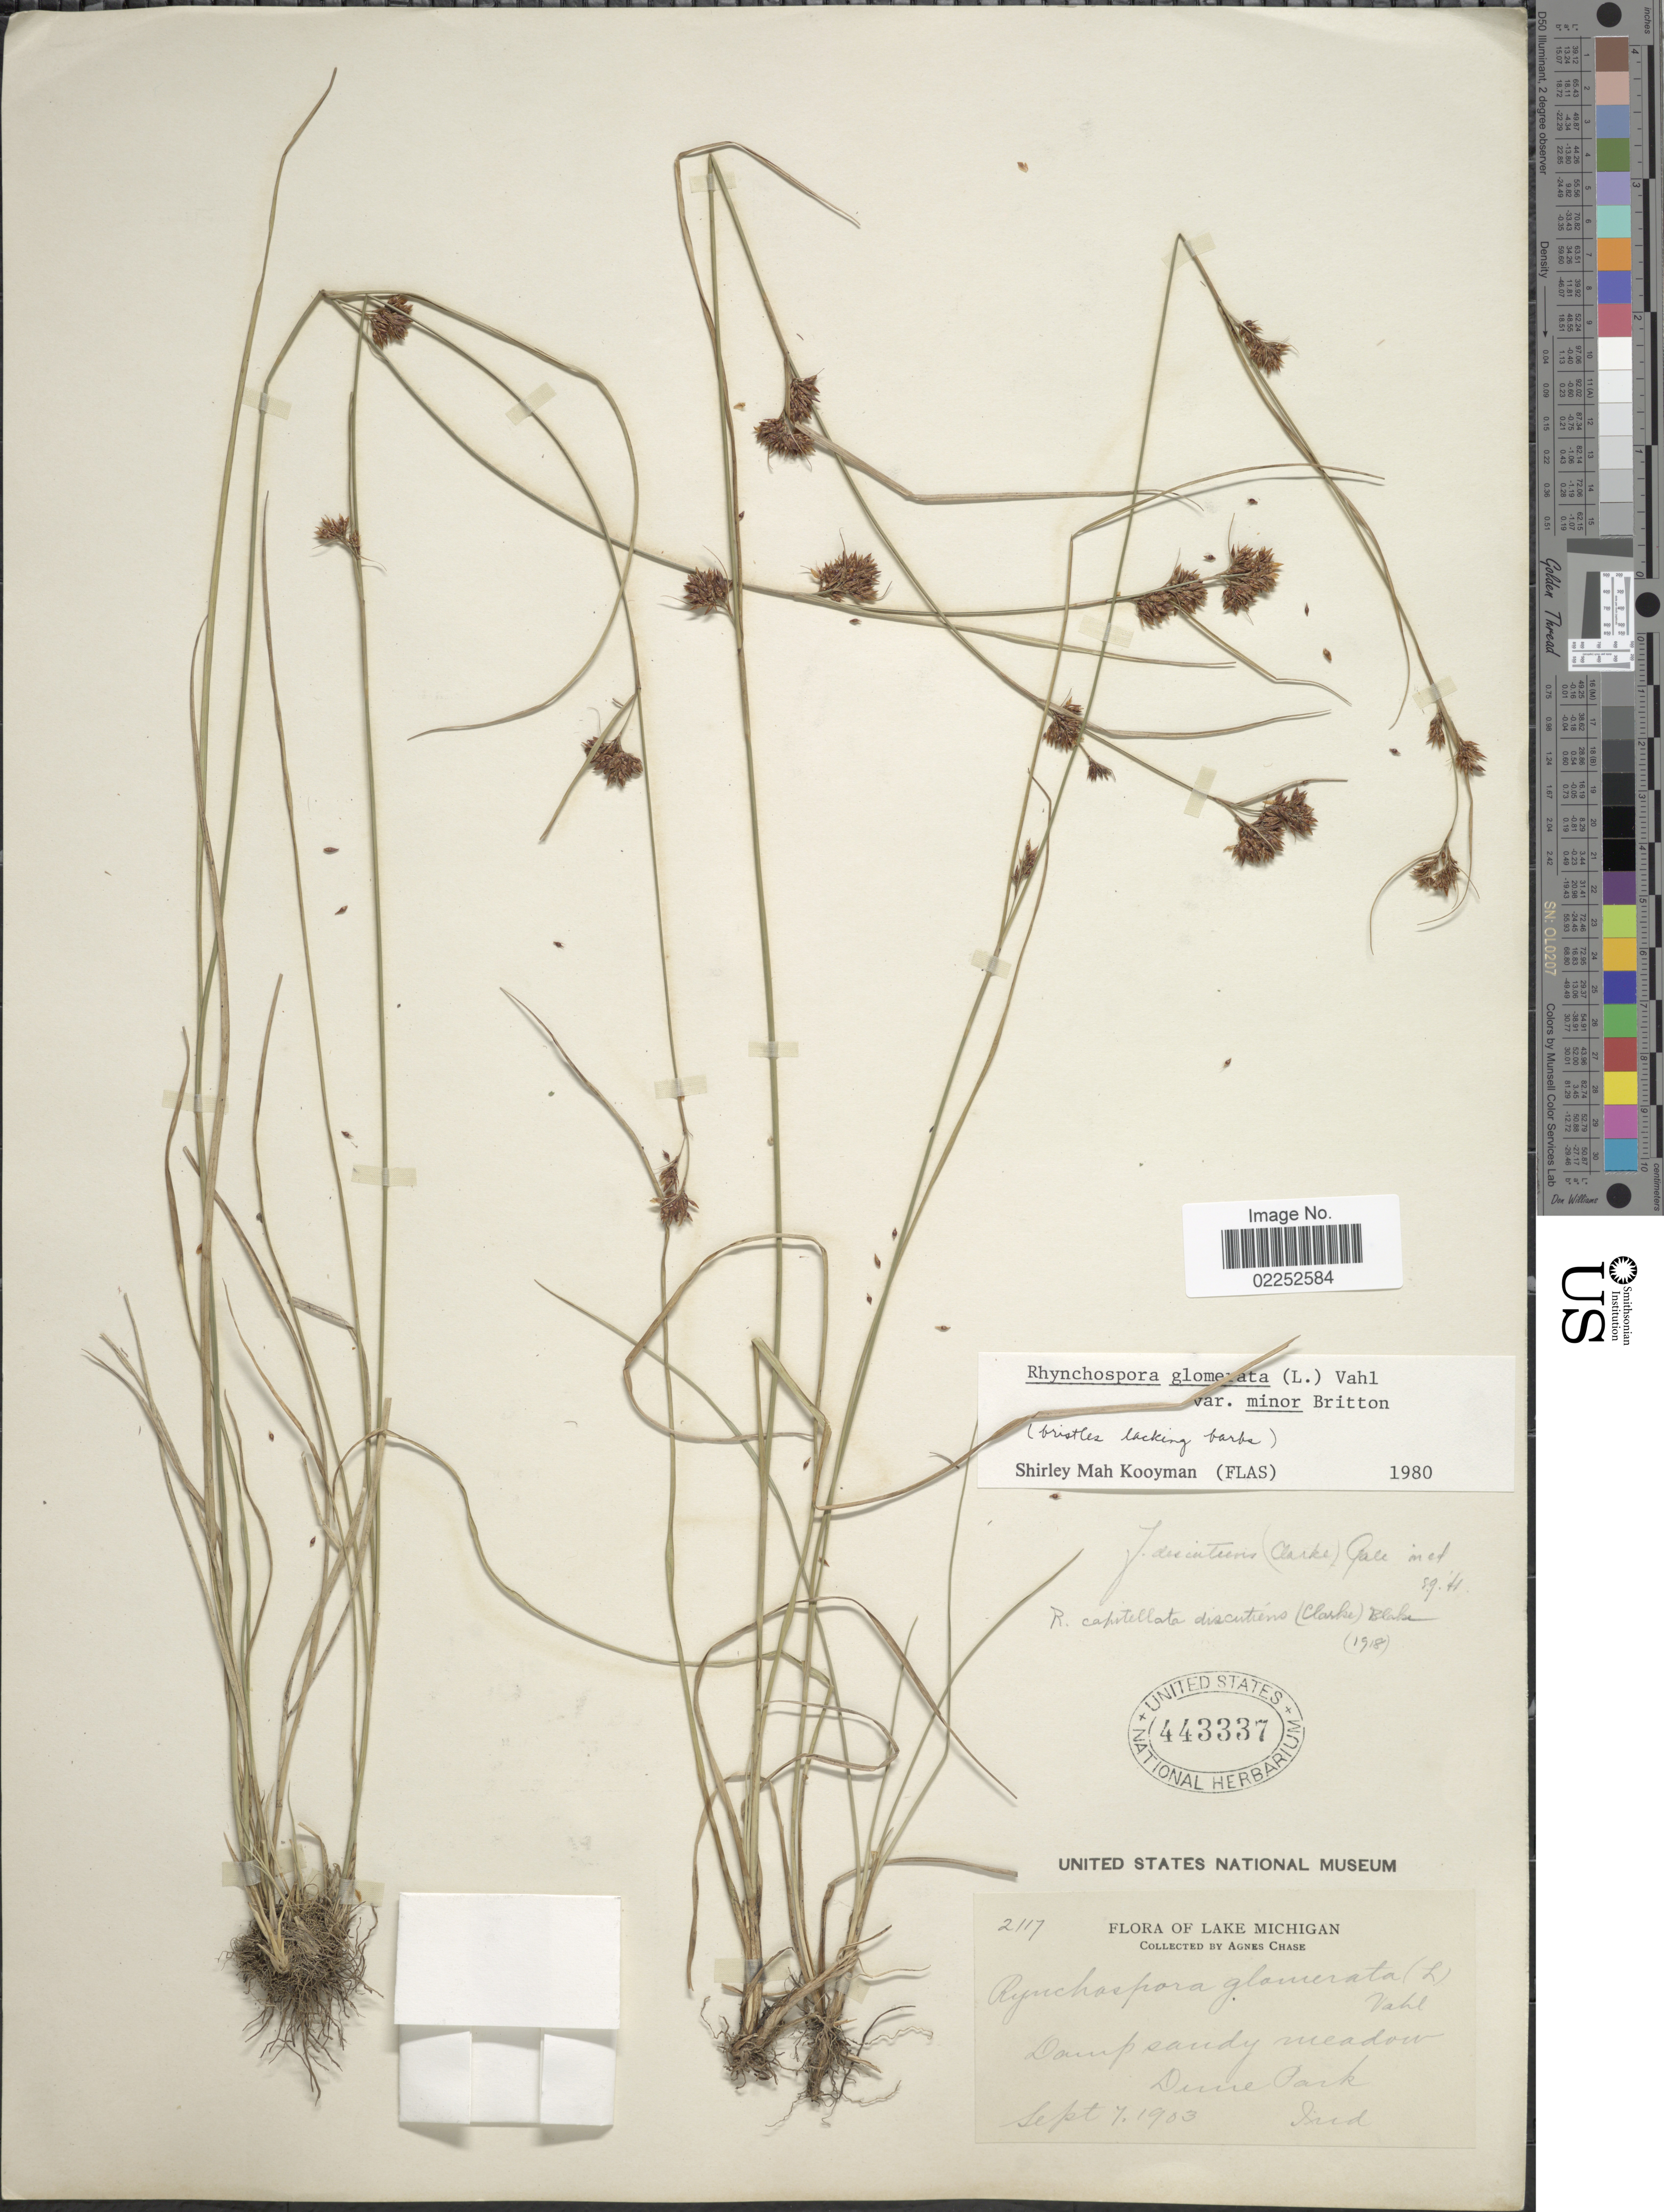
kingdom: Plantae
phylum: Tracheophyta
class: Liliopsida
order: Poales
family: Cyperaceae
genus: Rhynchospora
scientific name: Rhynchospora capitellata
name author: (Michx.) Vahl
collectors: A. Chase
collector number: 2117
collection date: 1903-09-07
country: United States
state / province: Indiana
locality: Damp sandy meadow, Dune Park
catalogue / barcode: US 443337